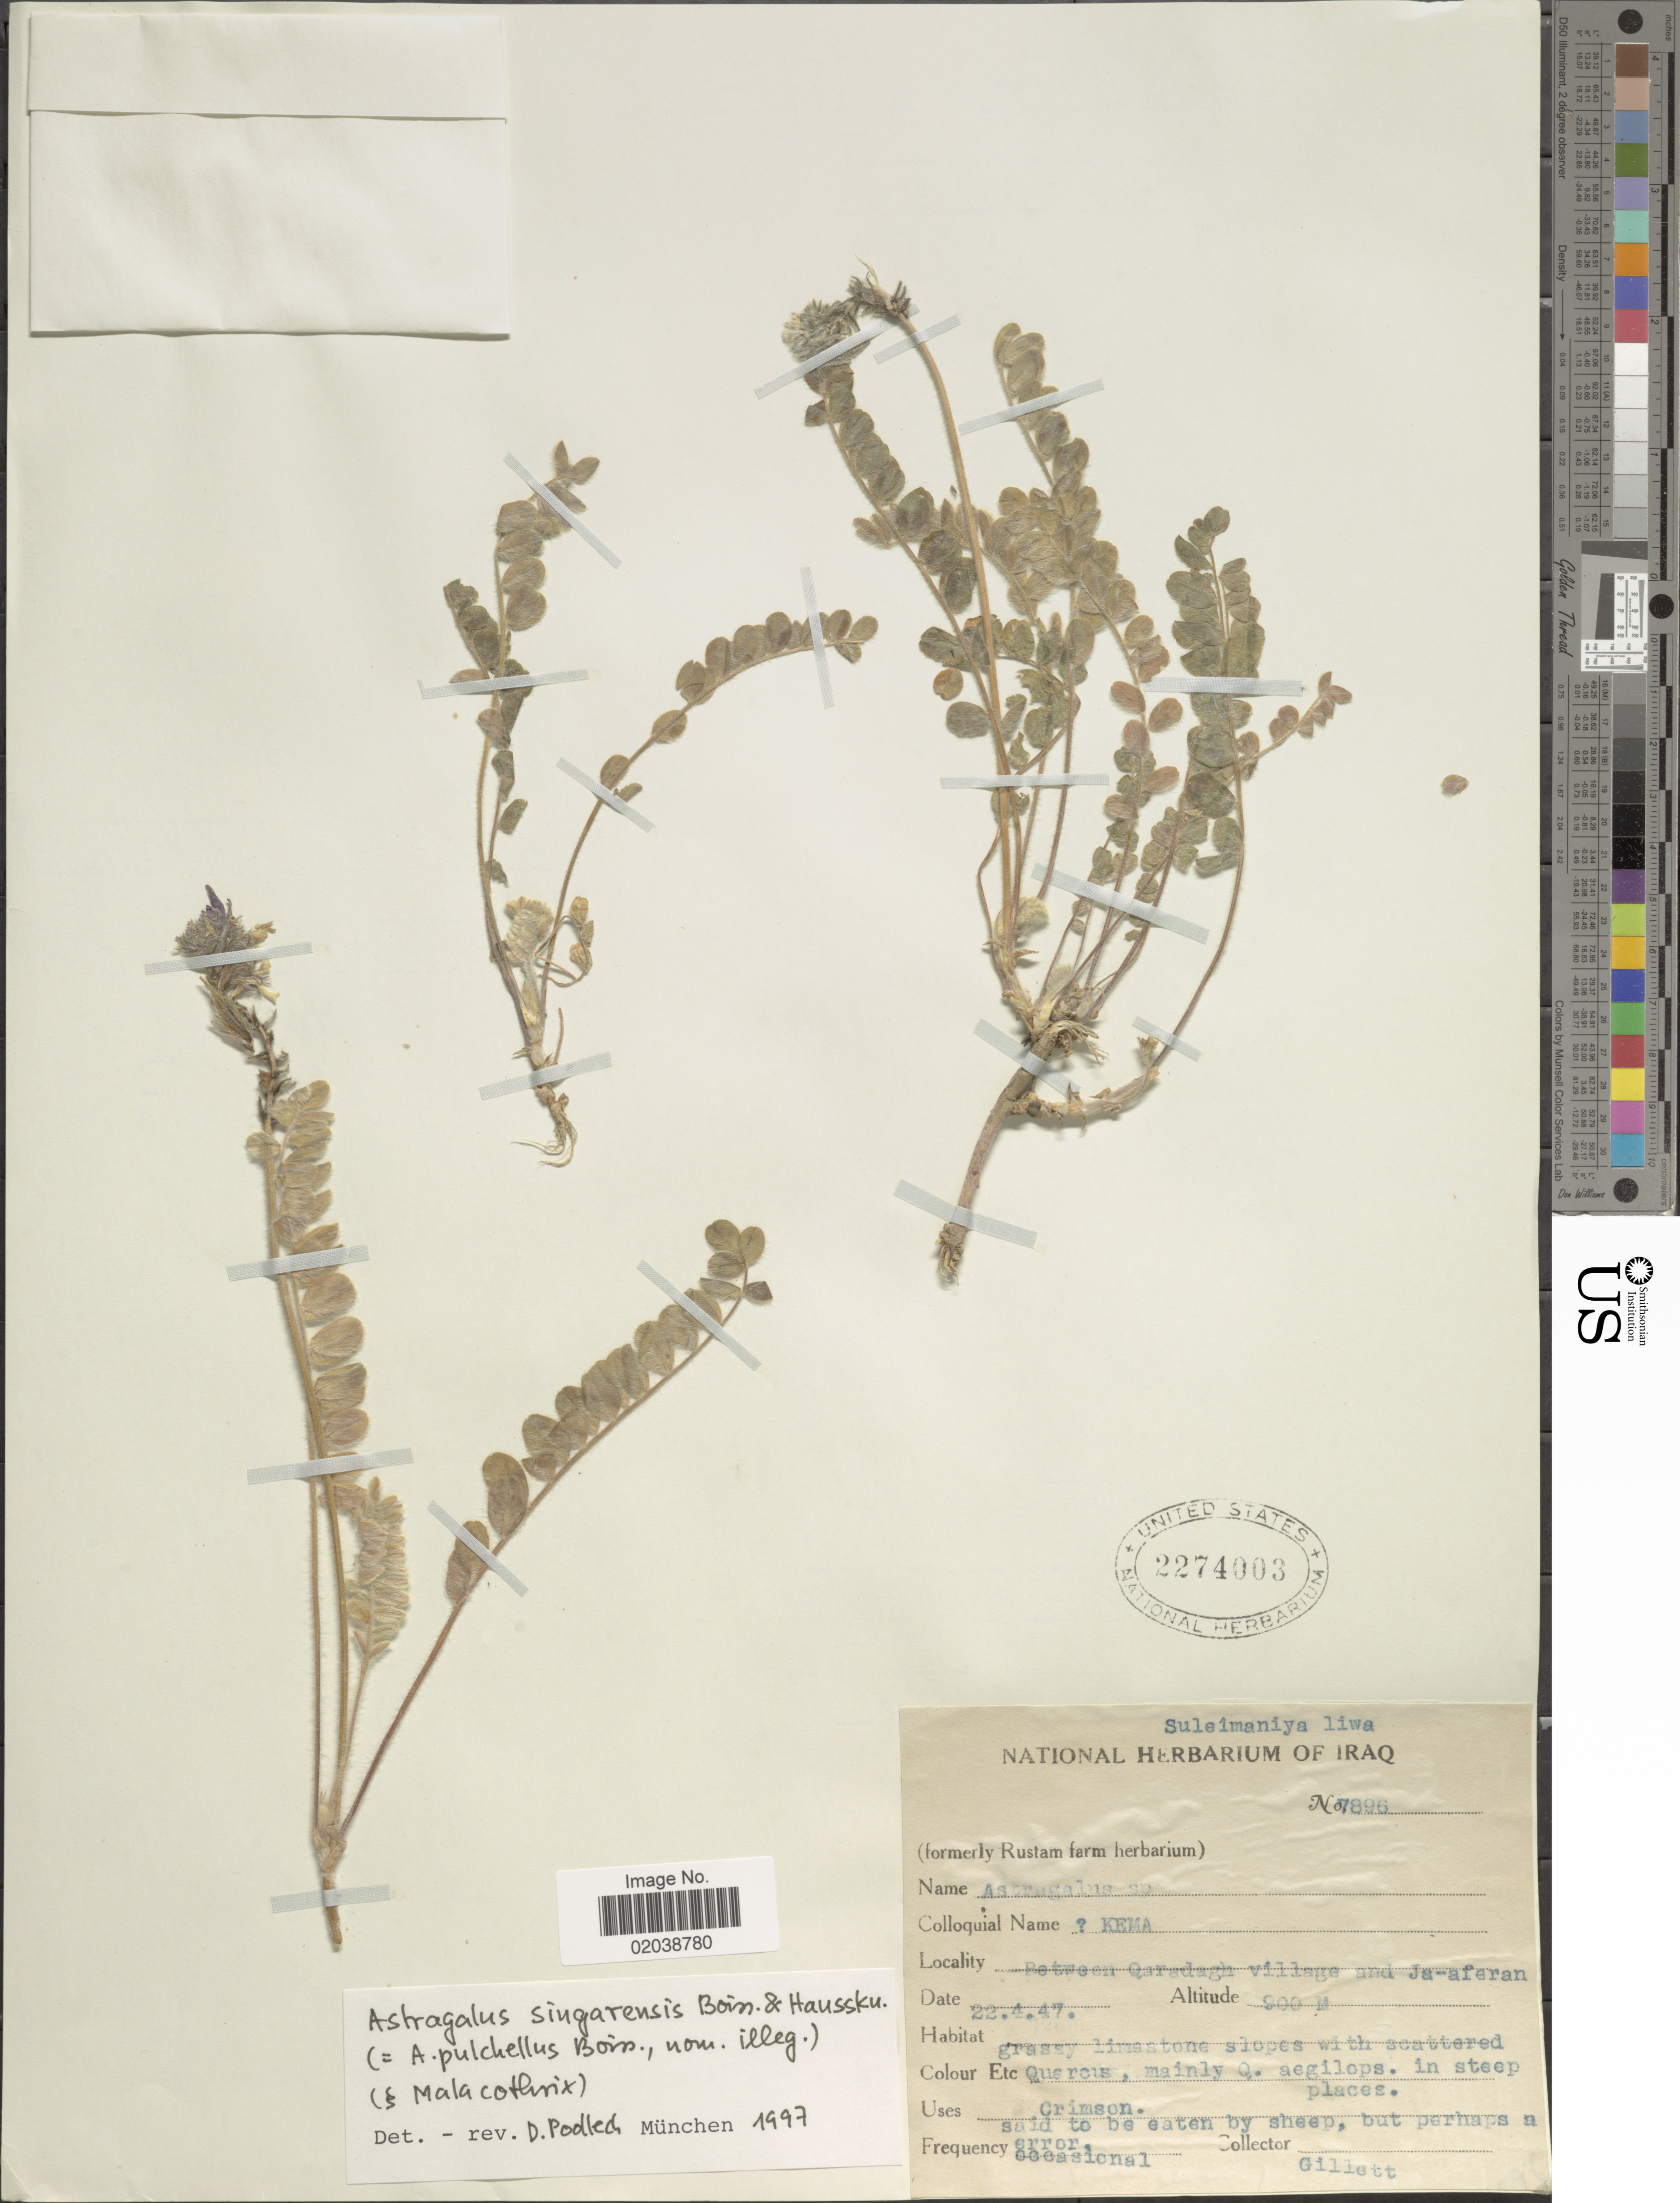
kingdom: Plantae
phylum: Tracheophyta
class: Magnoliopsida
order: Fabales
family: Fabaceae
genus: Astragalus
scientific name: Astragalus singarensis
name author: Boiss. & Hausskn.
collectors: Gillett, --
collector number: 7896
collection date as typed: Transcribed d/m/y: 22/4/47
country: Iraq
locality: Sulaymaniyah liwa, Between Qaradagh village and Ja-aferan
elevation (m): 900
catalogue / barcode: US 2274003